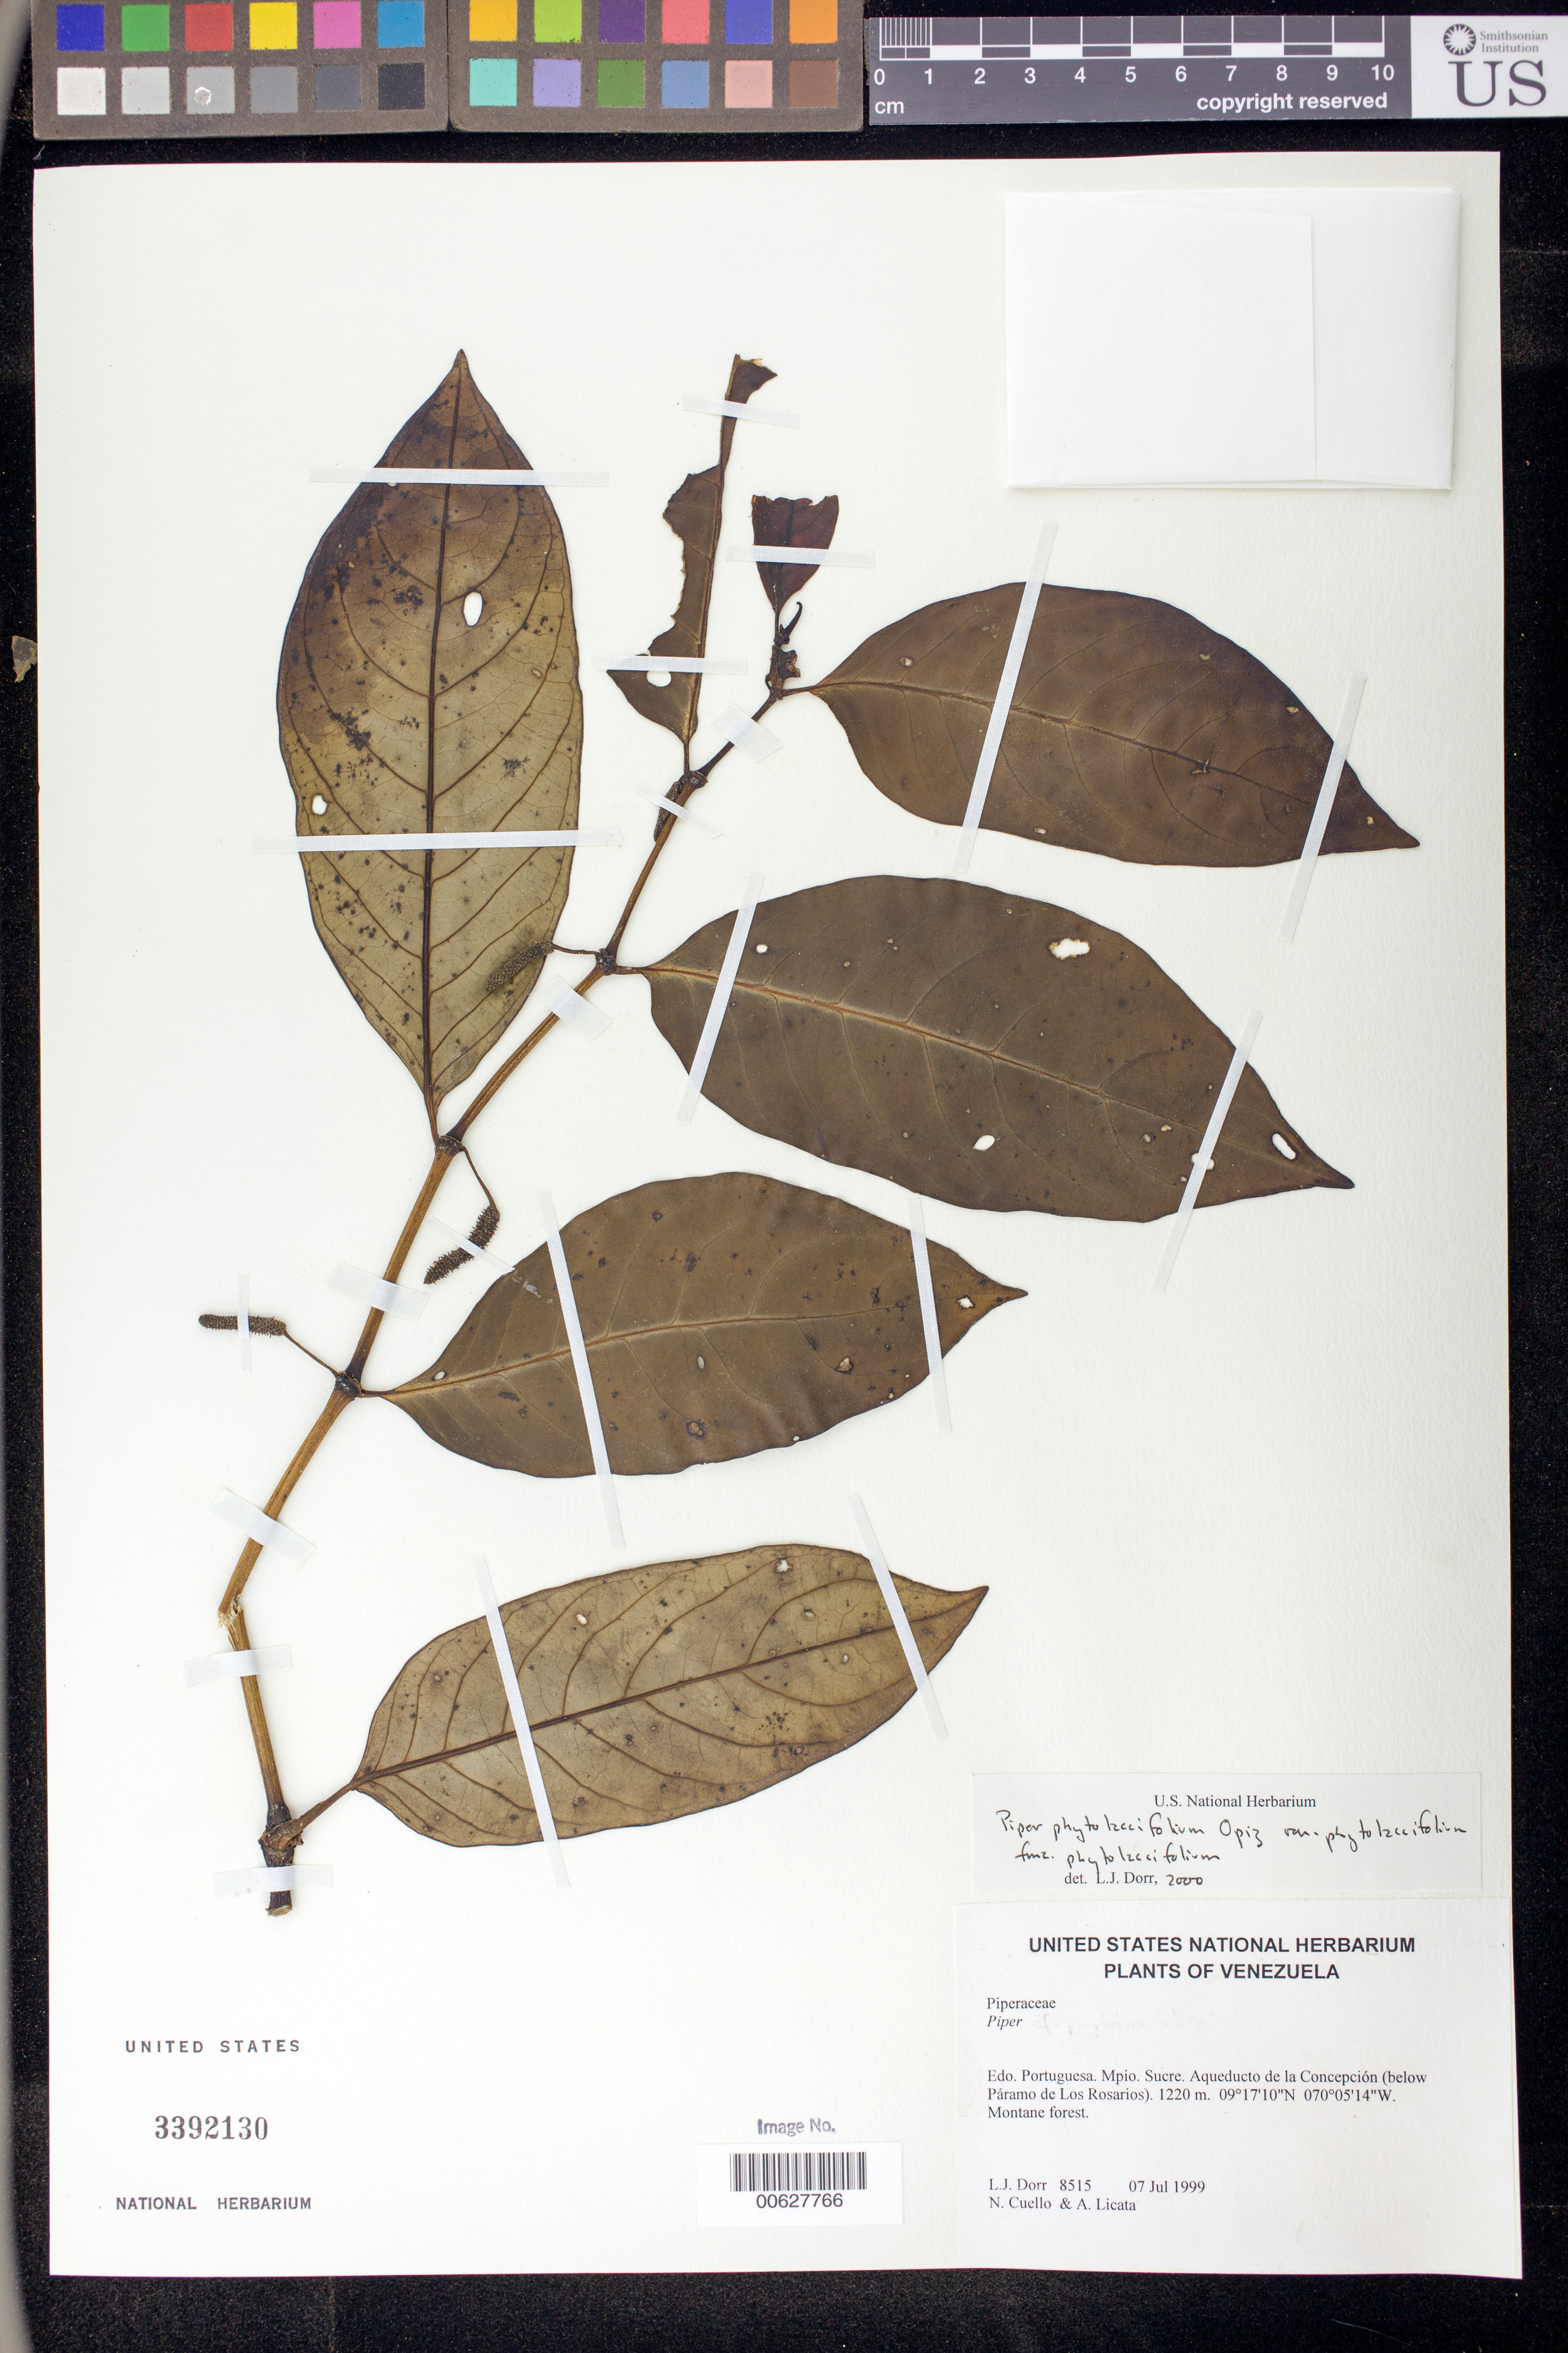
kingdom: Plantae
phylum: Tracheophyta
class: Magnoliopsida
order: Piperales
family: Piperaceae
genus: Piper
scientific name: Piper phytolaccifolium var. phytolaccifolium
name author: Opiz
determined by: Dorr, L. J., (BOT), Smithsonian Institution - National Museum of Natural History (UNITED STATES)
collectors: L. J. Dorr, N. L. Cuello & A. Licata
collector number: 8515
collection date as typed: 07 Jul 1999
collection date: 1999-07-07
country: Venezuela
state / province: Portuguesa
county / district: Sucre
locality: Aqueducto de la Concepción (below Páramo de Los Rosarios)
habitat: Montane forest.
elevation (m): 1220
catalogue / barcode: US 3392130